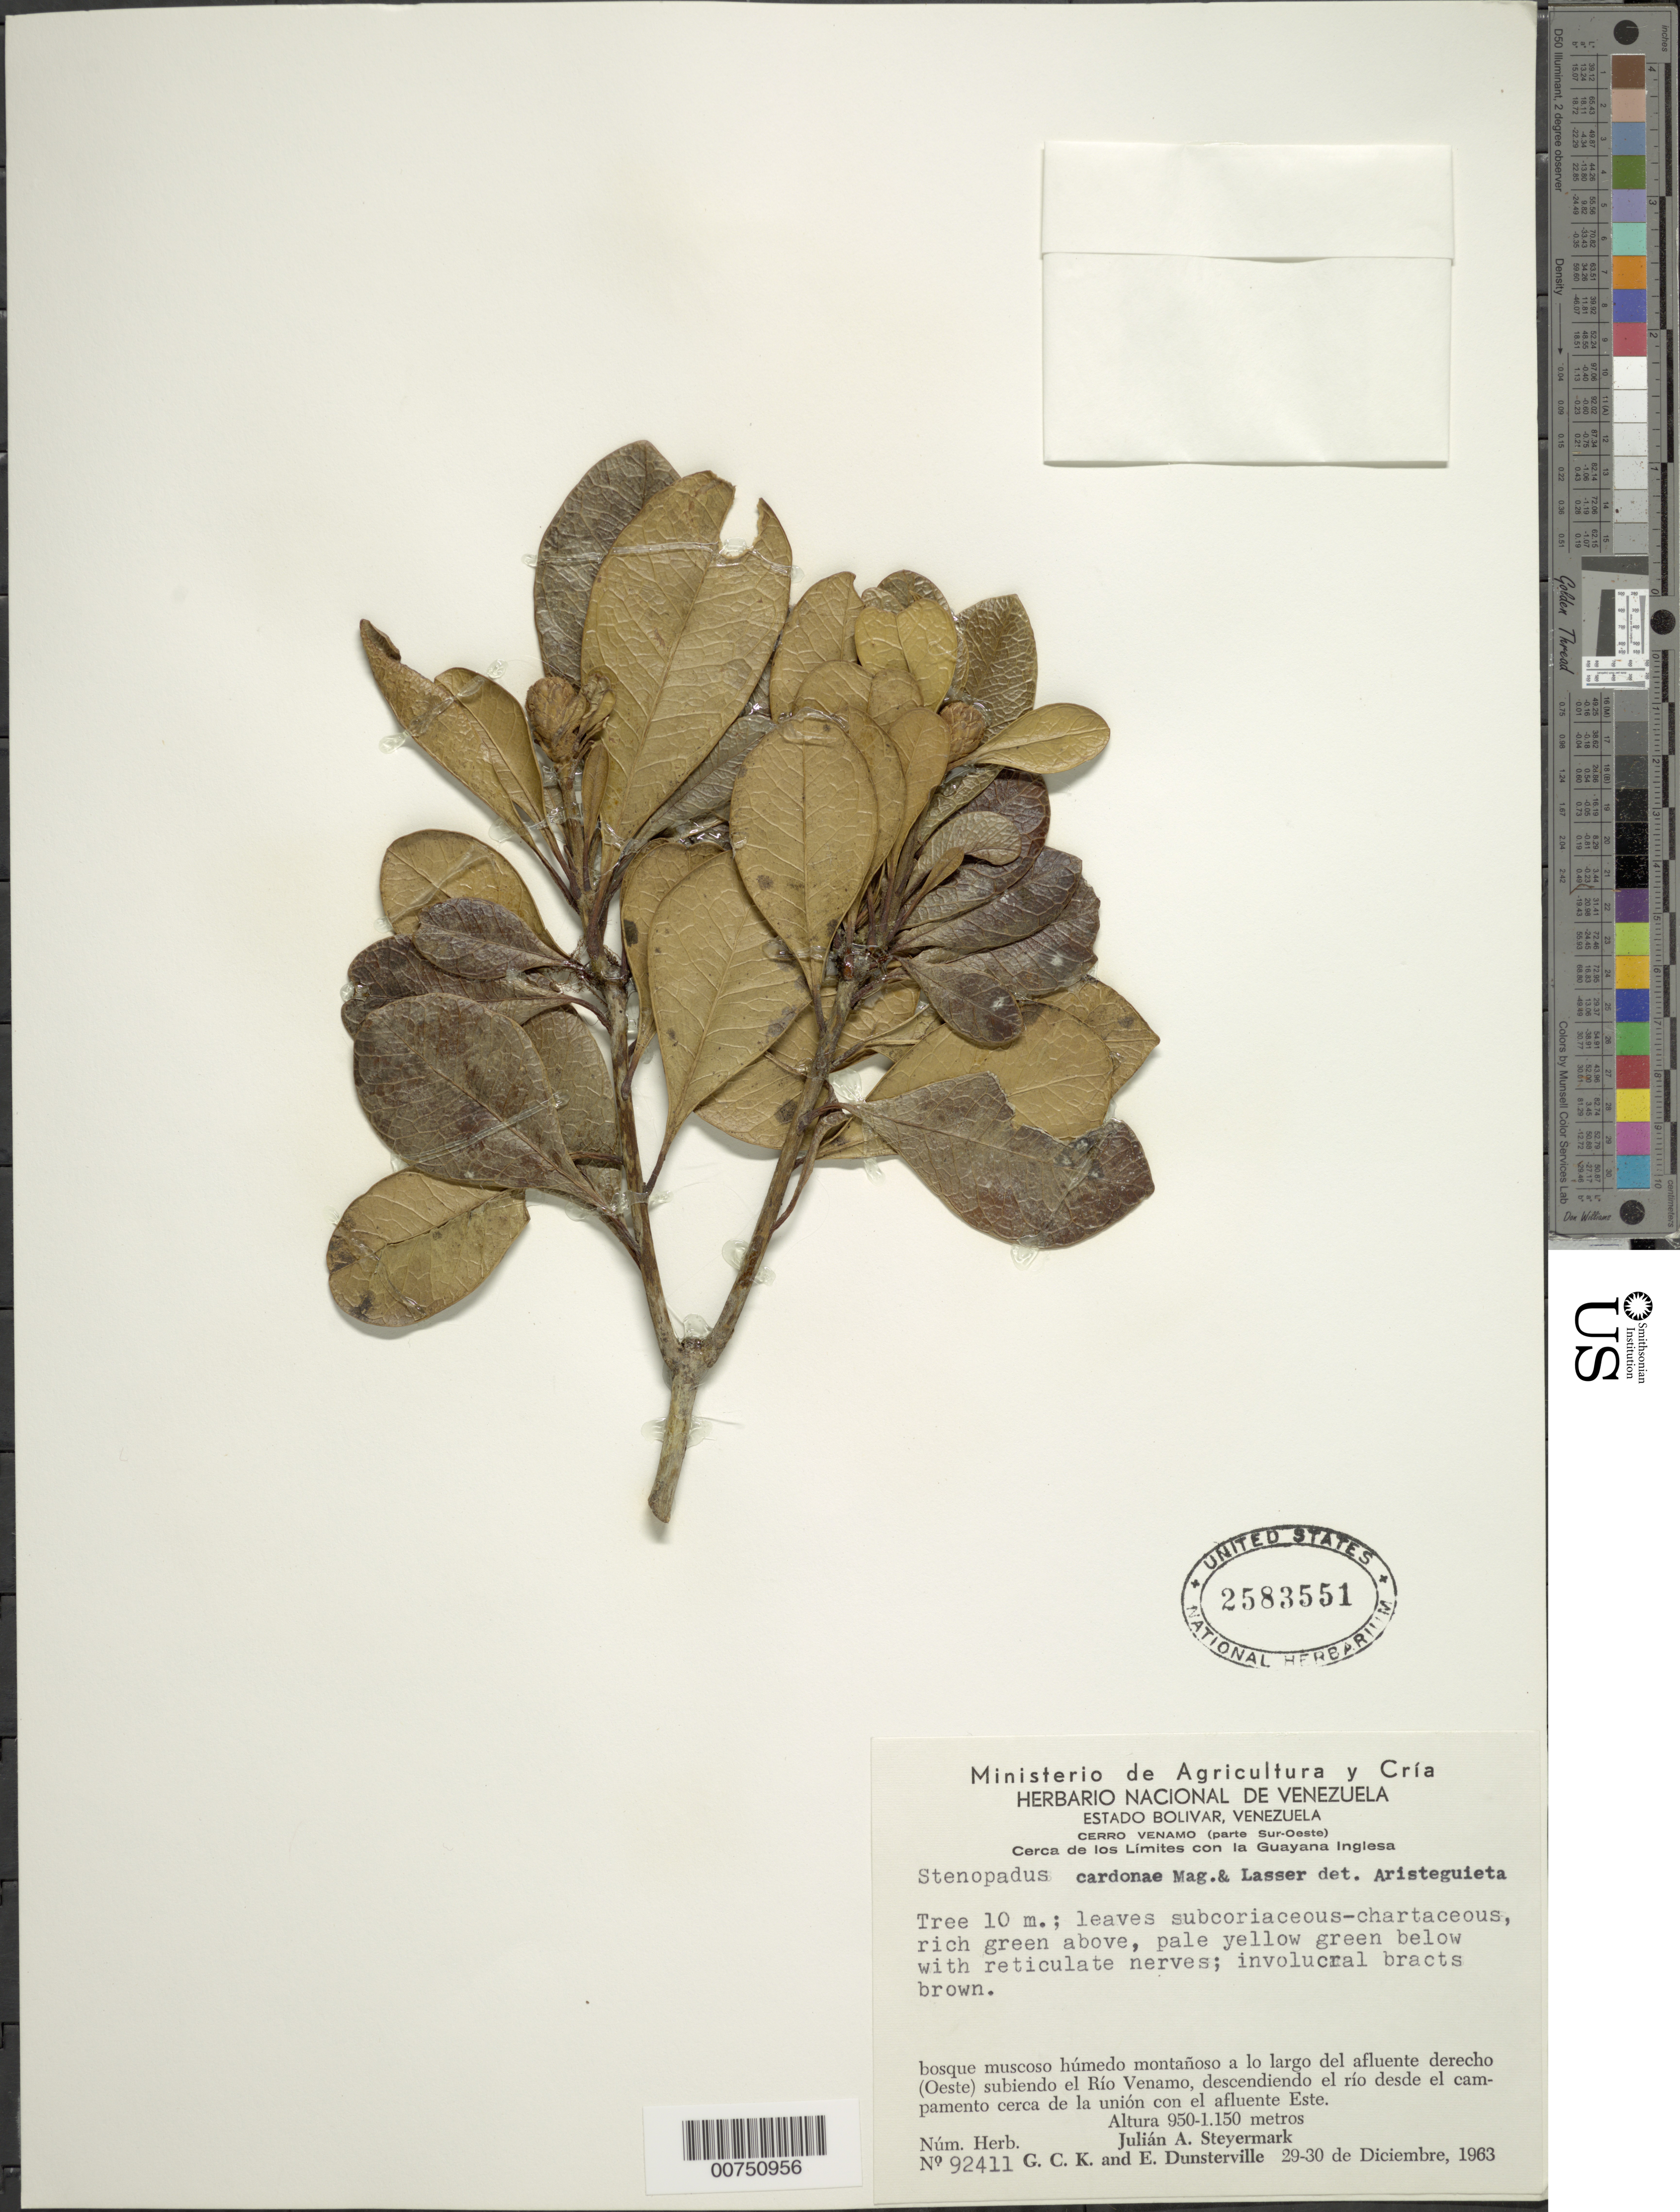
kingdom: Plantae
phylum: Tracheophyta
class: Magnoliopsida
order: Asterales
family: Asteraceae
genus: Stenopadus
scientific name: Stenopadus talaumifolius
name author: S.F. Blake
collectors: J. Steyermark, G. C. K. Dunsterville & E. Dunsterville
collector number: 92411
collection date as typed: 29-Dec-63 to 30-Dec-63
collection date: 1963-12-29/1963-12-30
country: Venezuela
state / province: Bolívar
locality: Cerro Venamo, SW part, Río Venamo, descendiendo el río desde el campamento cerca de la unión con el afluente Este. Cerca de los limites con la Guayana inglesa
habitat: Bosque muscoso humedo montanoso a lo largo del rio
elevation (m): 950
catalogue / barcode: US 2583551